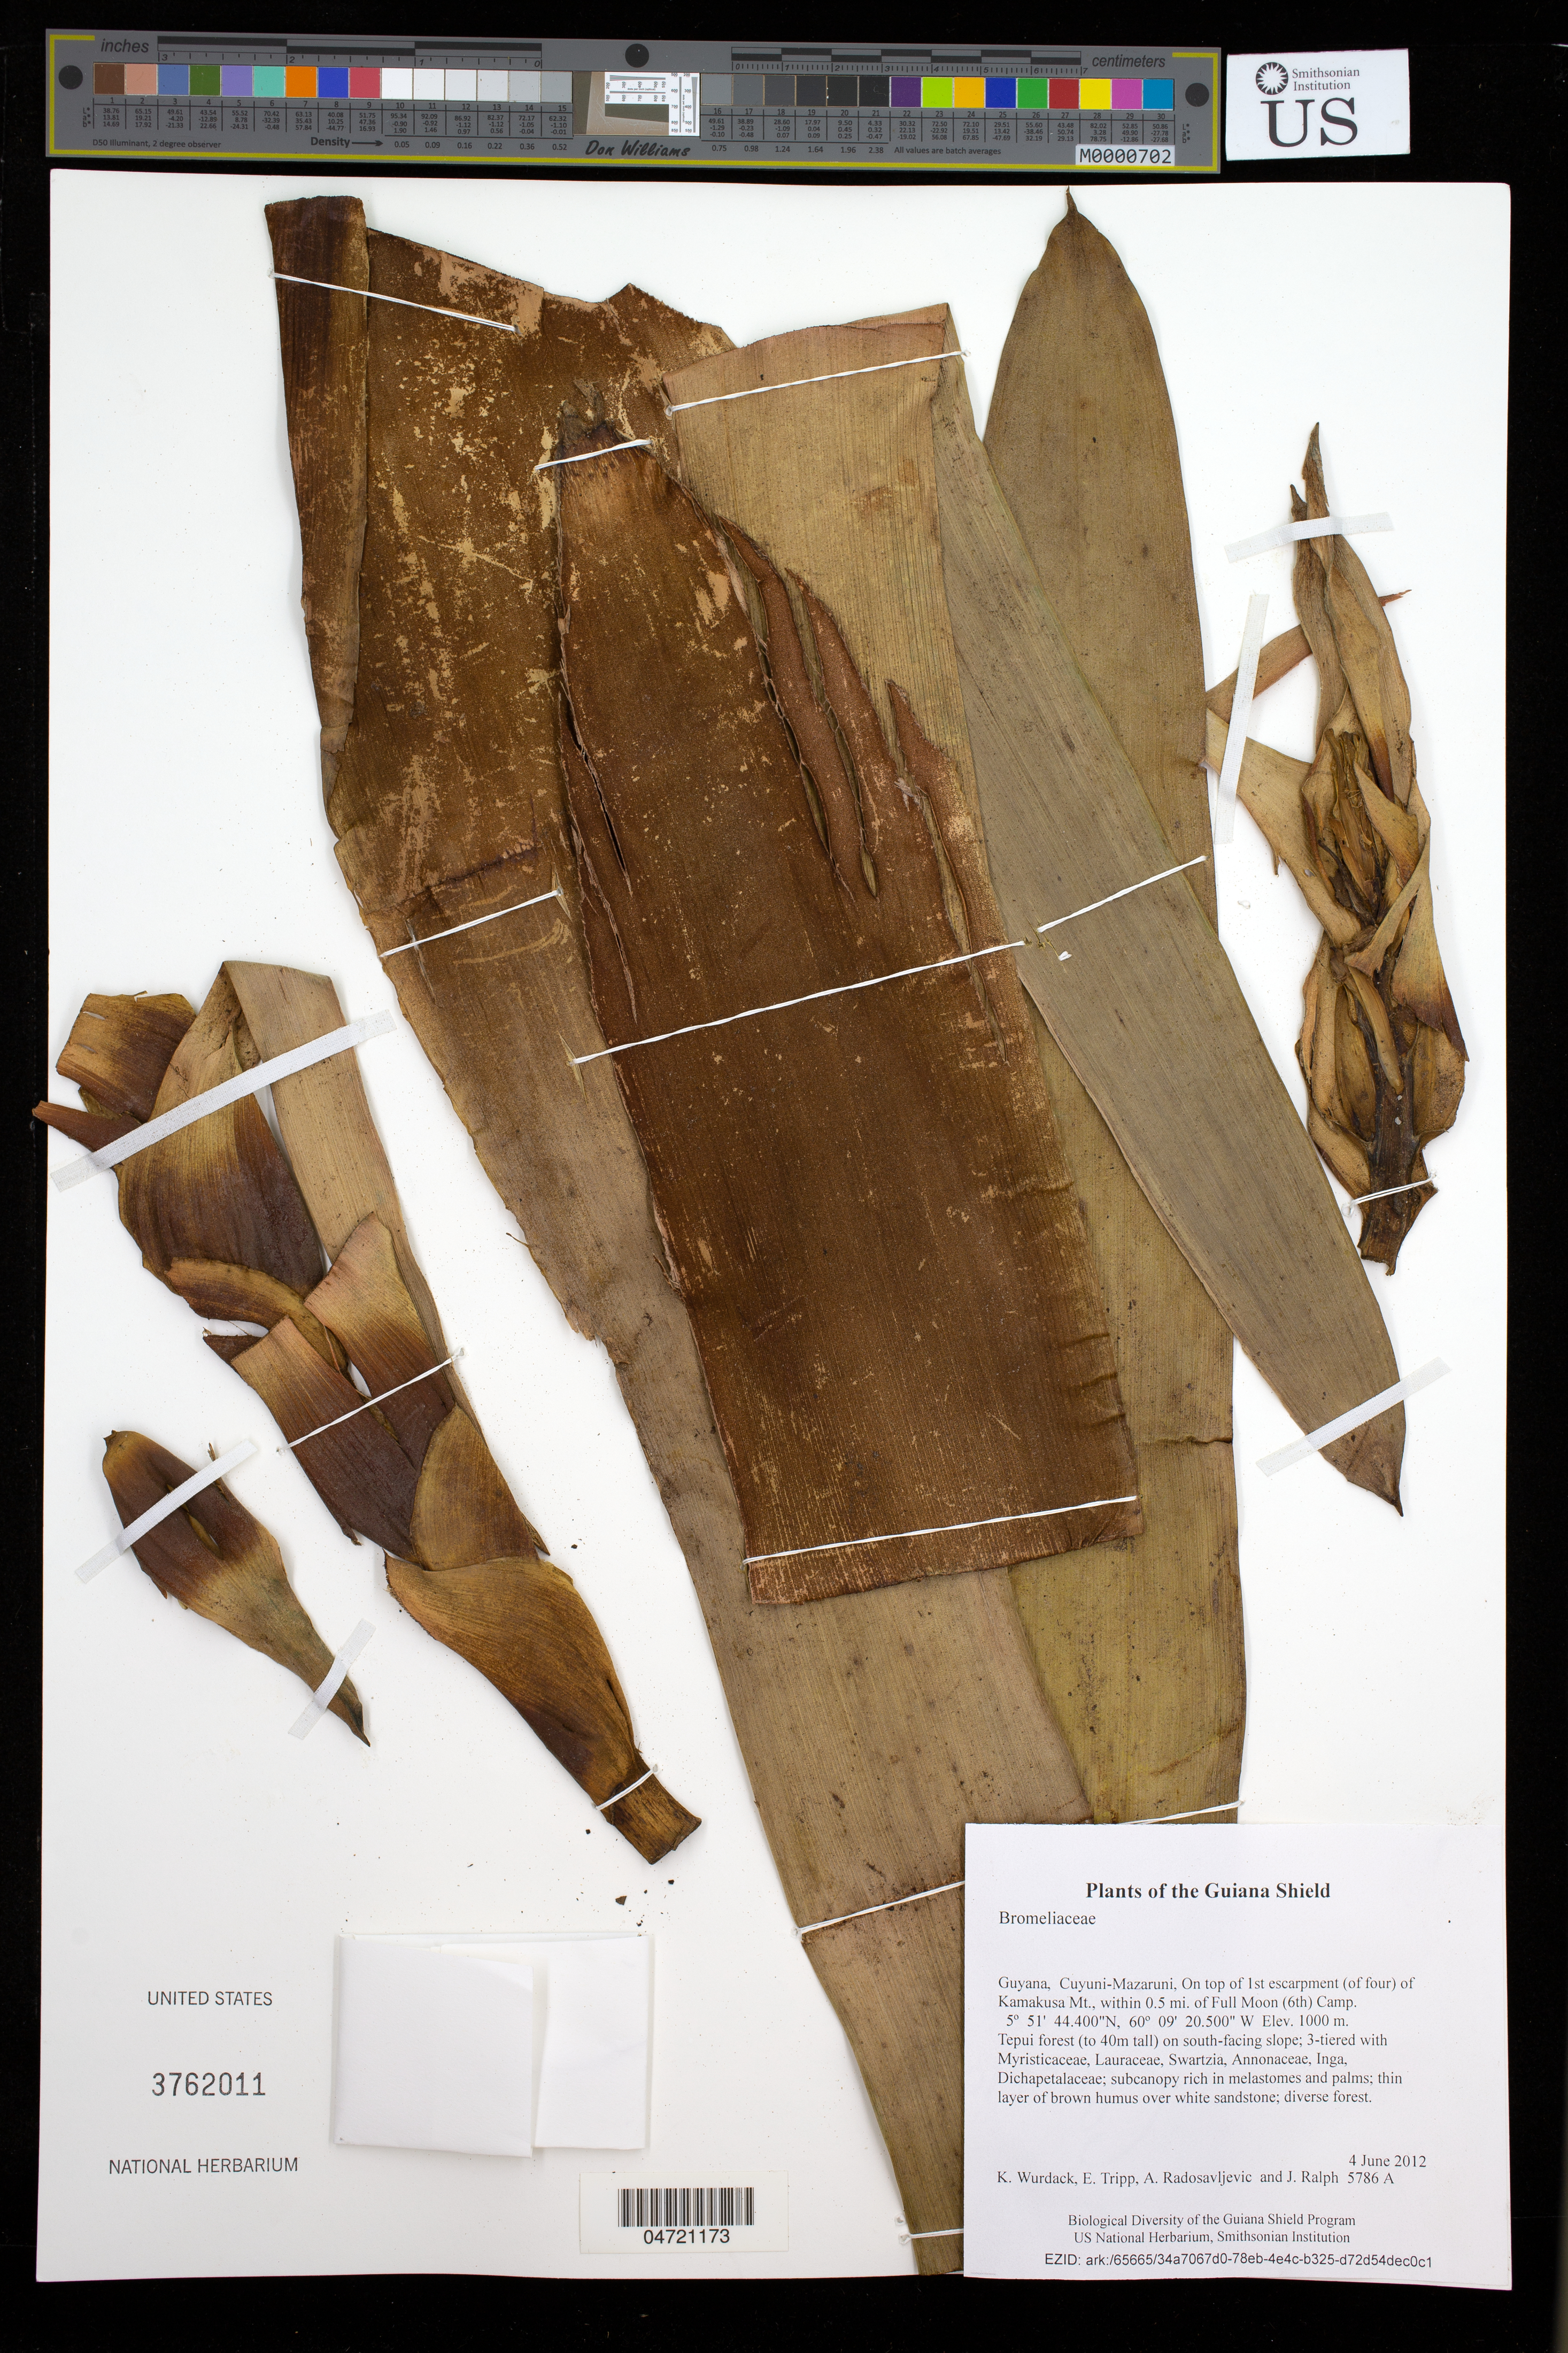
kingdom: Plantae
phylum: Tracheophyta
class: Liliopsida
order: Poales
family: Bromeliaceae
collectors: K. Wurdack, E. Tripp, A. Radosavljevic & J. Ralph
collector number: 5786 A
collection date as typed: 4 June 2012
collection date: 2012-06-04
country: Guyana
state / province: Cuyuni-Mazaruni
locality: On top of 1st escarpment (of four) of Kamakusa Mt., within 0.5 mi. of Full Moon (6th) Camp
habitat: Tepui forest (to 40m tall) on south-facing slope; 3-tiered with Myristicaceae, Lauraceae, Swartzia, Annonaceae, Inga, Dichapetalaceae; subcanopy rich in melastomes and palms; thin layer of brown humus over white sandstone; diverse forest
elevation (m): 1000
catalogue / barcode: US 3762011